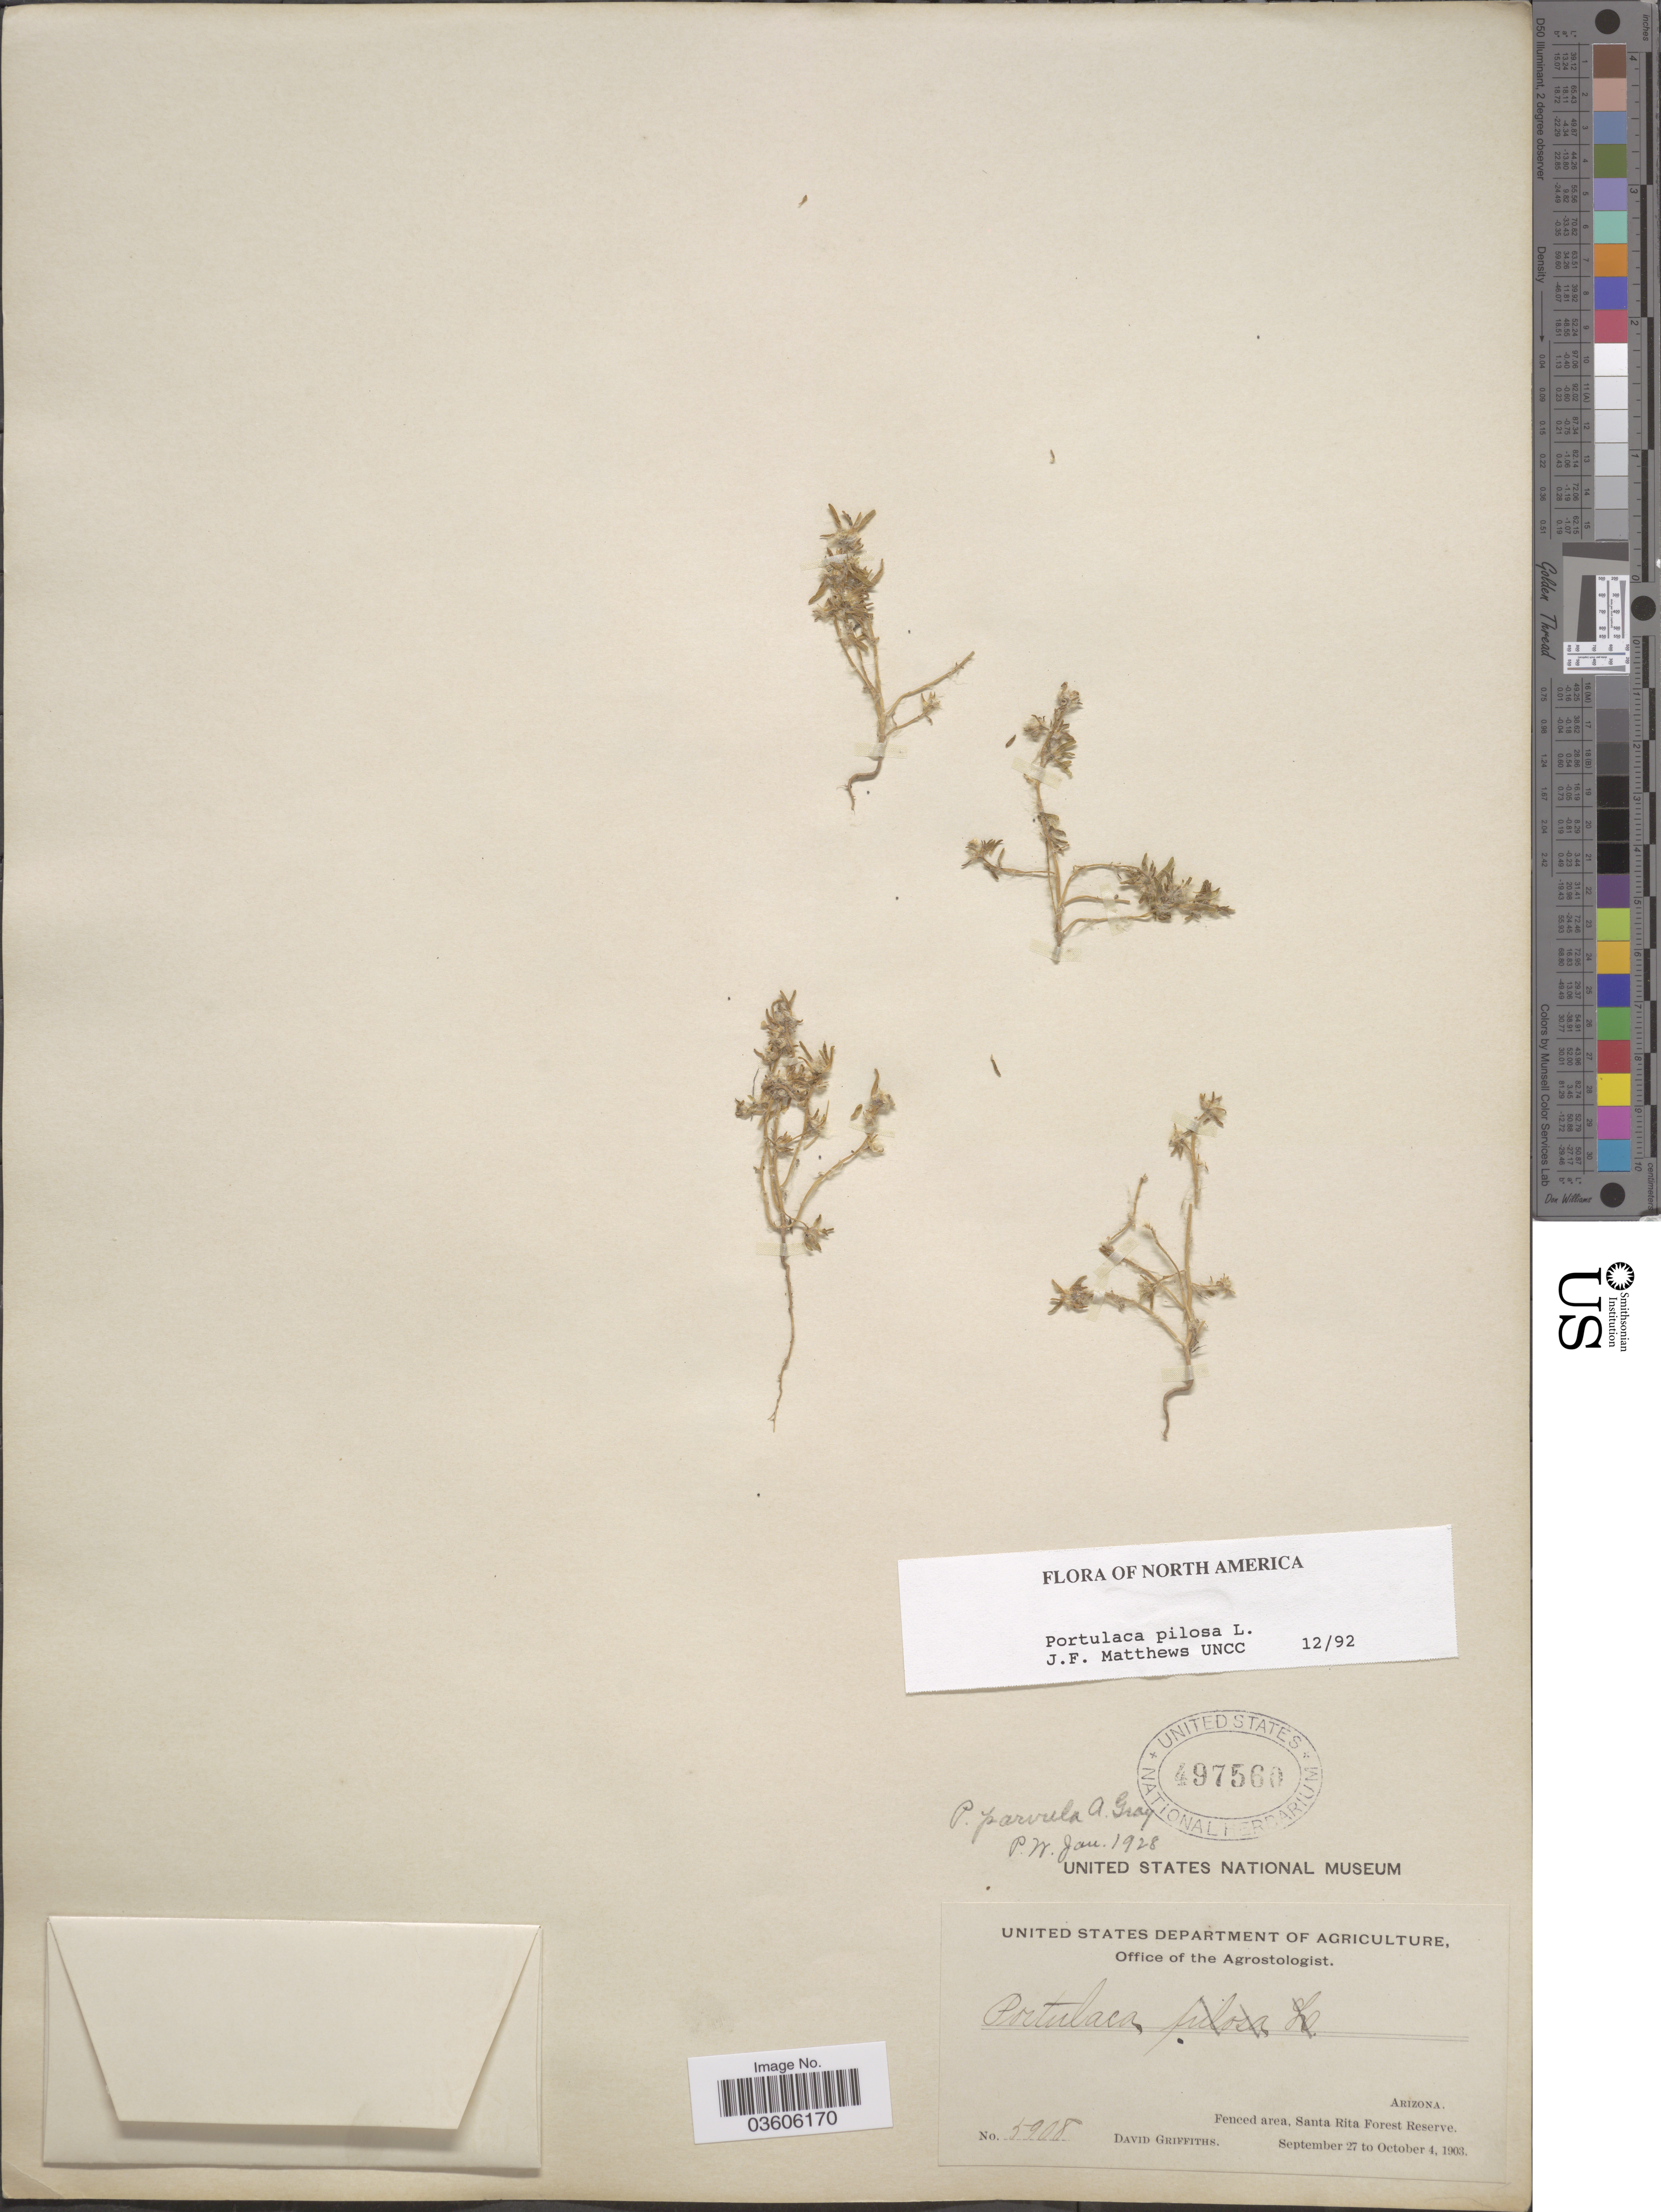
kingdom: Plantae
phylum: Tracheophyta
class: Magnoliopsida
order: Caryophyllales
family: Portulacaceae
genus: Portulaca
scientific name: Portulaca pilosa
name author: L.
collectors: D. Griffiths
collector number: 5908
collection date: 1903-09-27/1903-10-04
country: United States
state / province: Arizona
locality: Fenced area, Santa Rita Forest Reserve.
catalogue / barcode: US 497560